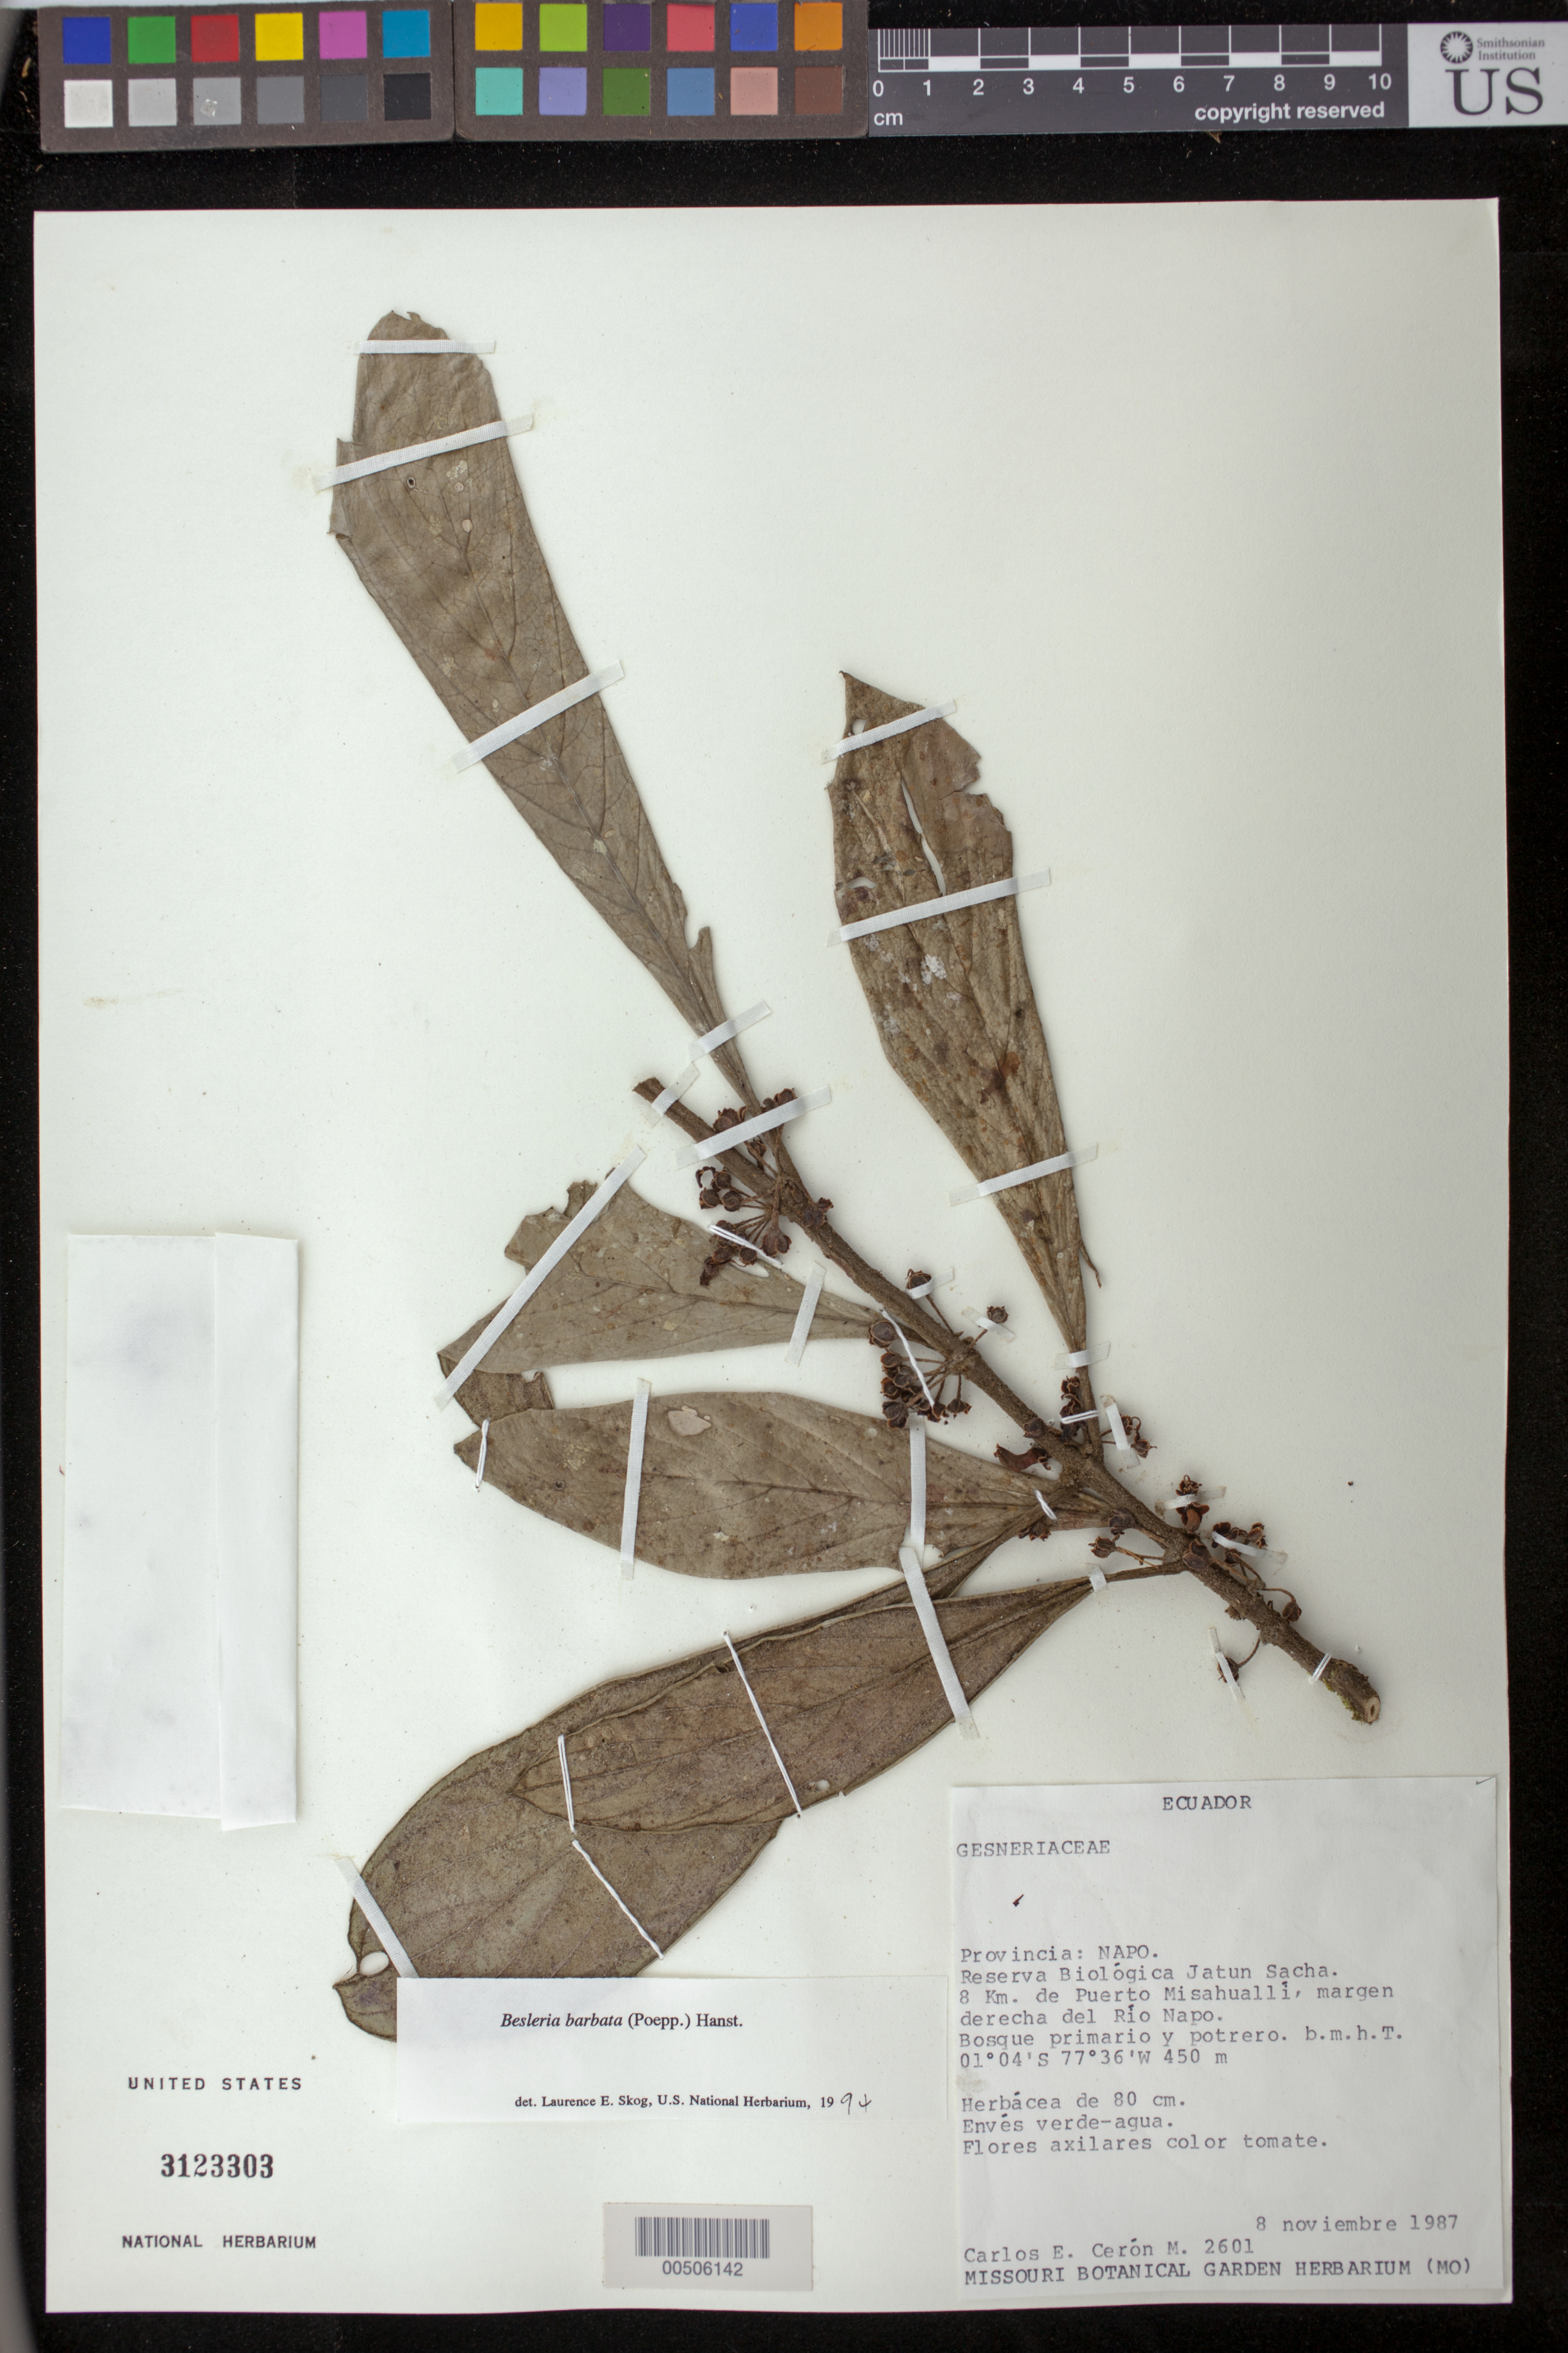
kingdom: Plantae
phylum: Tracheophyta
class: Magnoliopsida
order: Lamiales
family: Gesneriaceae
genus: Besleria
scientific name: Besleria barbata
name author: (Poepp.) Hanst.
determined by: Clark, J. L., (SEL), The Marie Selby Botanical Garden (UNITED STATES)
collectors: C. E. Cerón M.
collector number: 2601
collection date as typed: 08 Nov 1987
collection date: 1987-11-08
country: Ecuador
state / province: Napo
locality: Jatun Scha Botanical Reserve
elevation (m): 450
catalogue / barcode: US 3123303